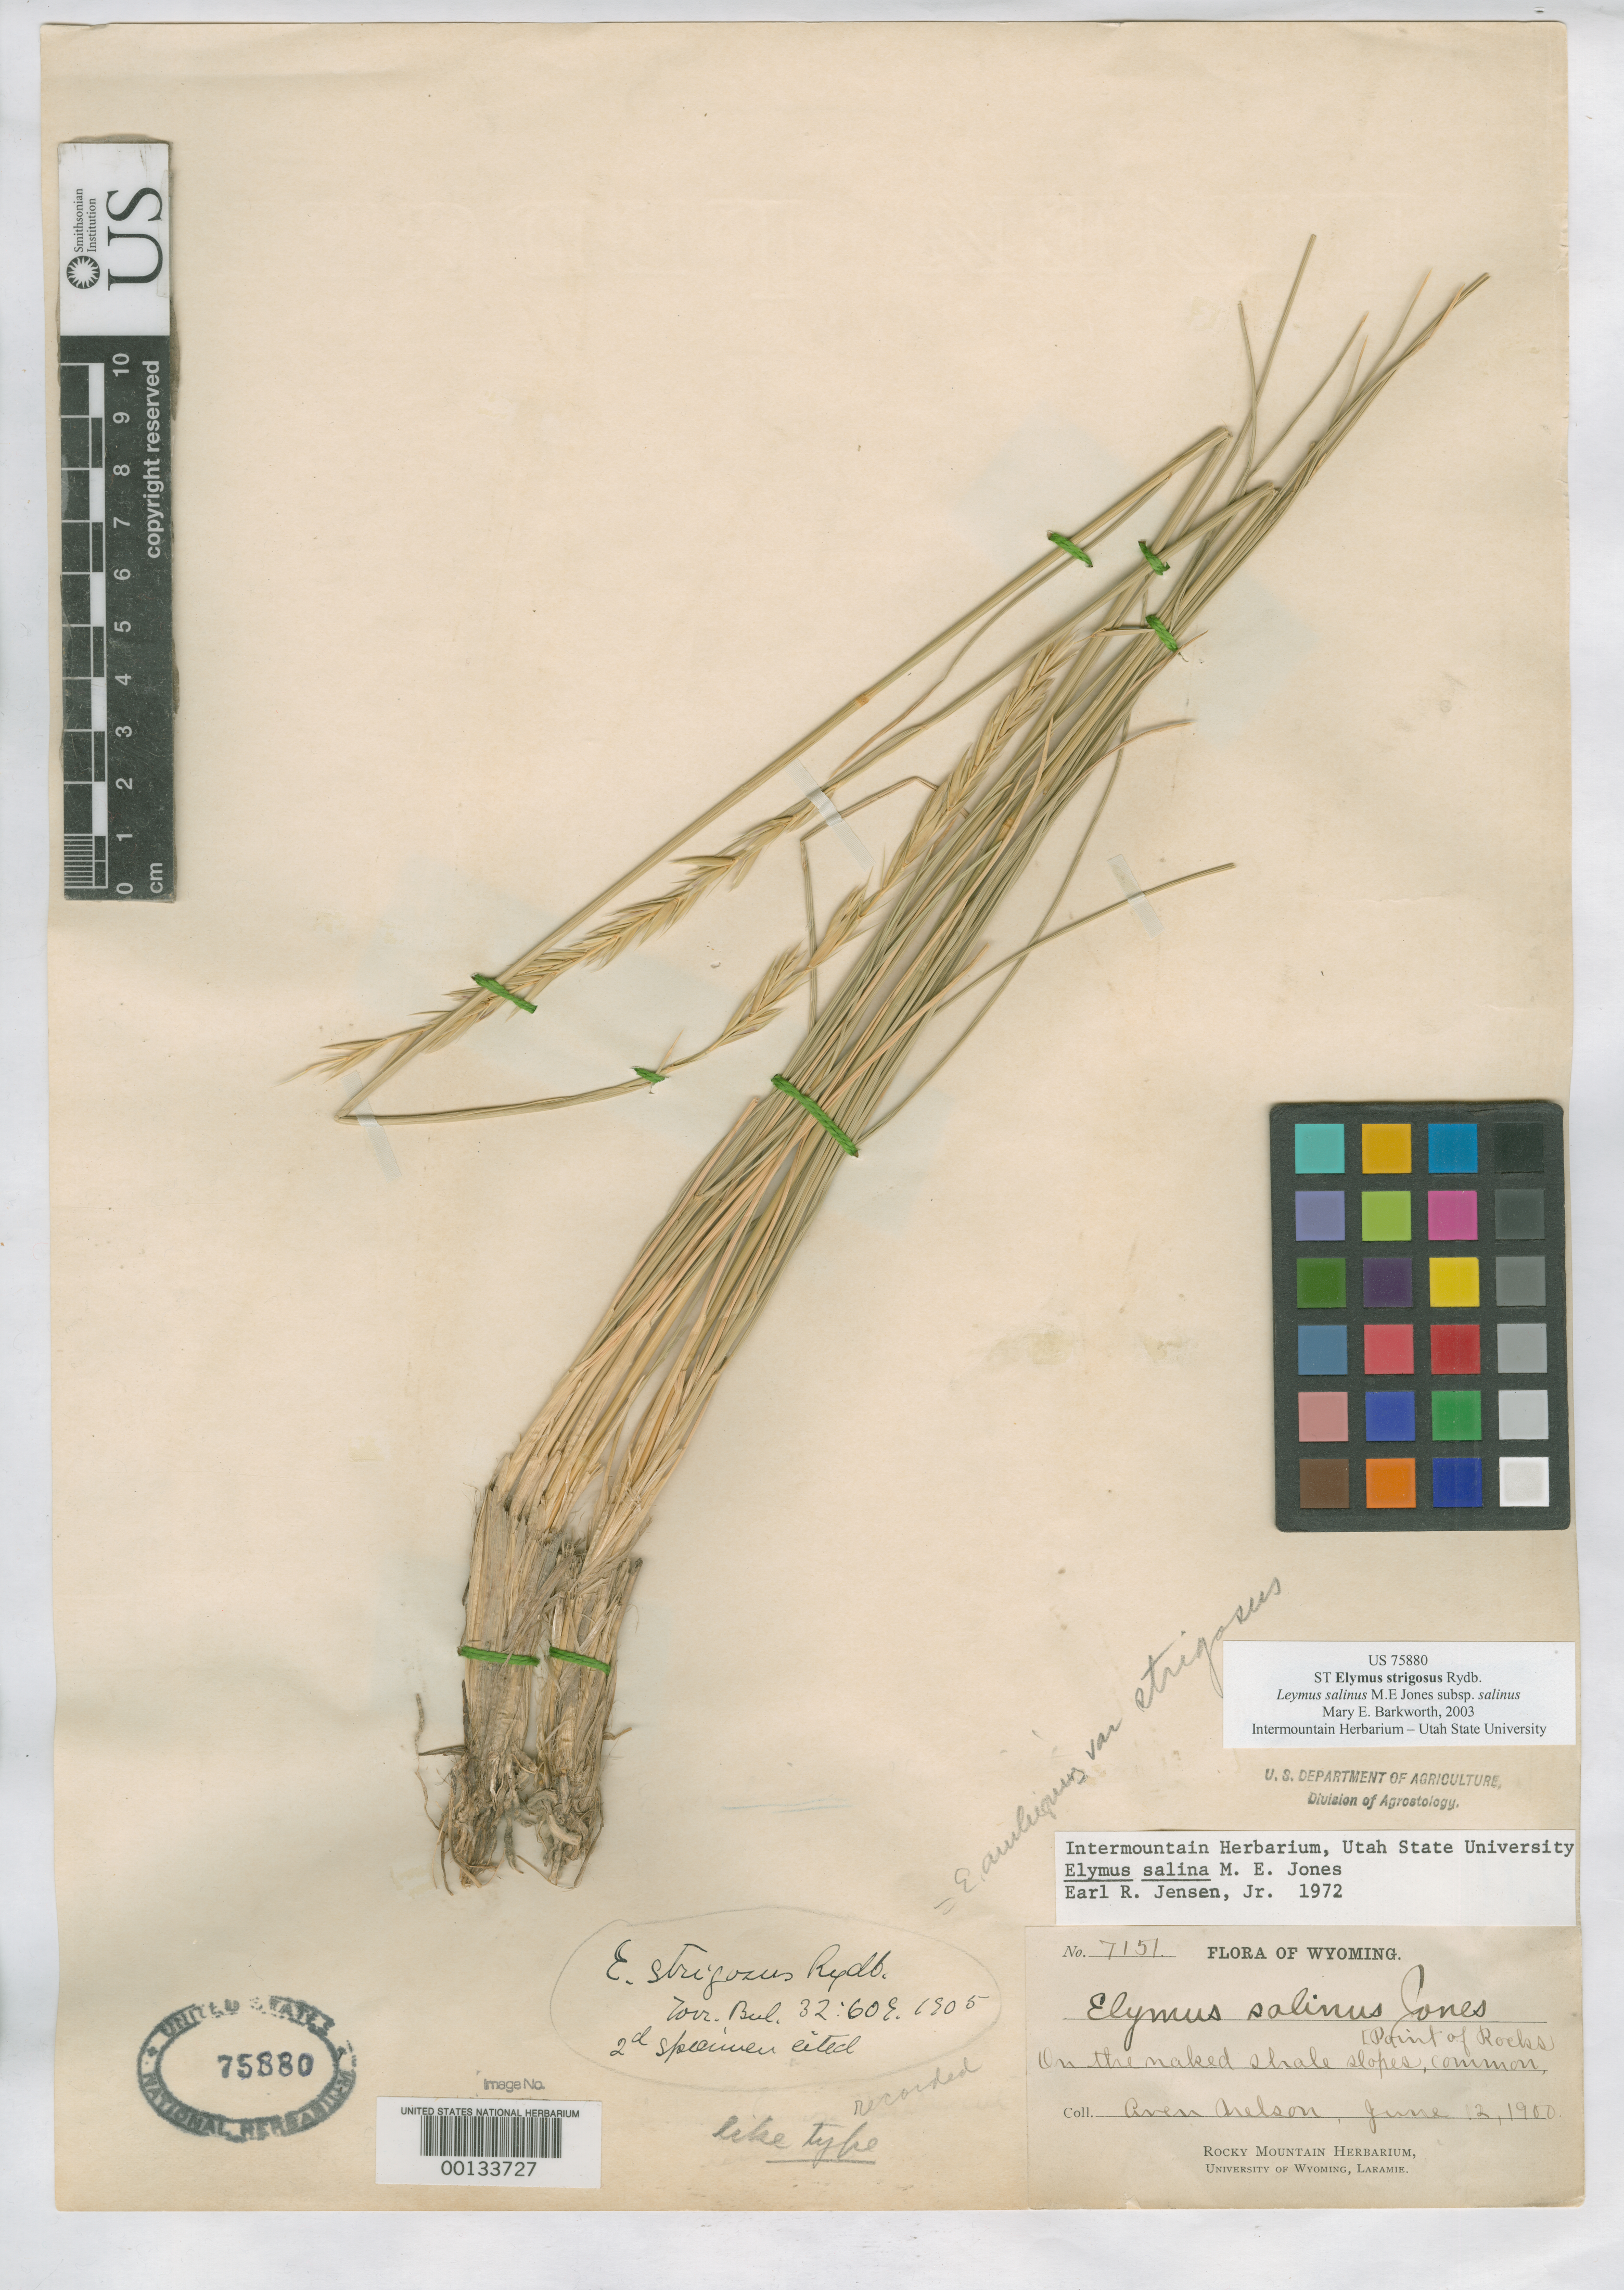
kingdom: Plantae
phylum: Tracheophyta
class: Liliopsida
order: Poales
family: Poaceae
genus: Elymus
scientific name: Elymus strigosus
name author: Rydb.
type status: Syntype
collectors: A. Nelson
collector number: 7151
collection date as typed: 12 Jun 1900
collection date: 1900-06-12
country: United States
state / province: Wyoming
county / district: Sweetwater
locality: Point of Rocks.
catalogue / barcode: US 75880